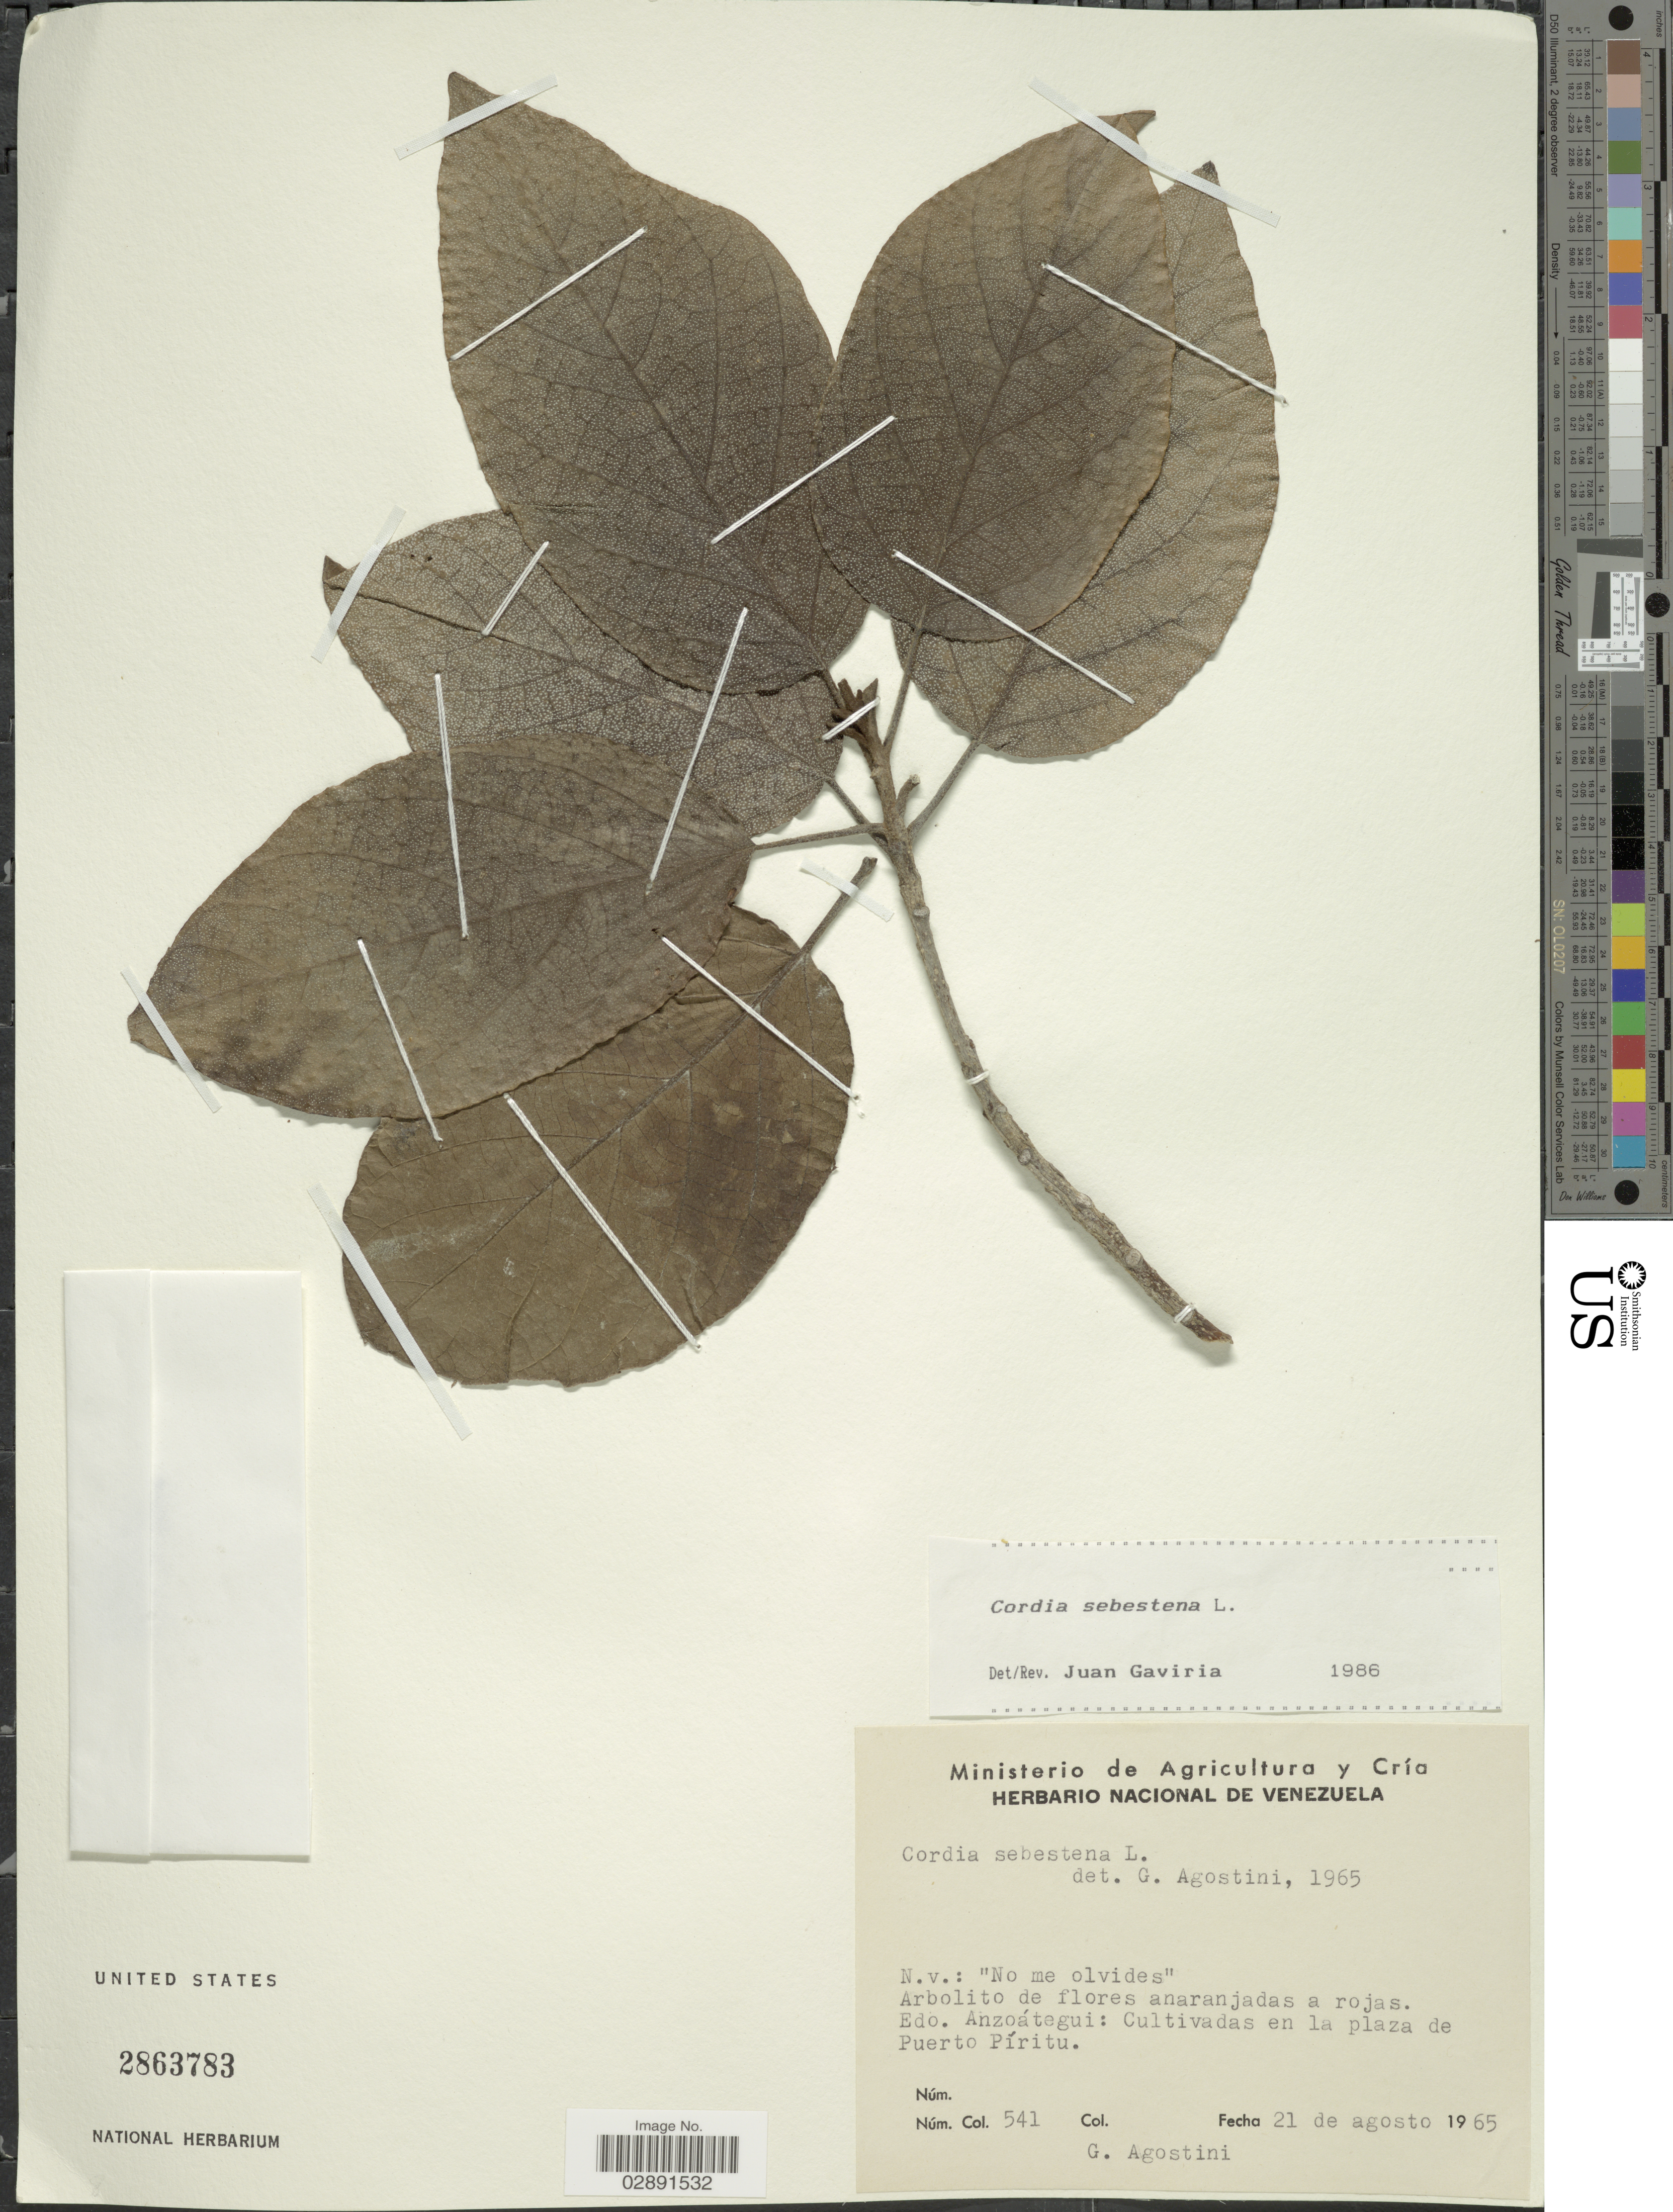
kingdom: Plantae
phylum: Tracheophyta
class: Magnoliopsida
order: Boraginales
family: Cordiaceae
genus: Cordia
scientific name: Cordia sebestena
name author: L.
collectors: G. Agostini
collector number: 541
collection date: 1965-08-21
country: Venezuela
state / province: Anzoategui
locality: En la plaza de Puerto Píritu.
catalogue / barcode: US 2863783